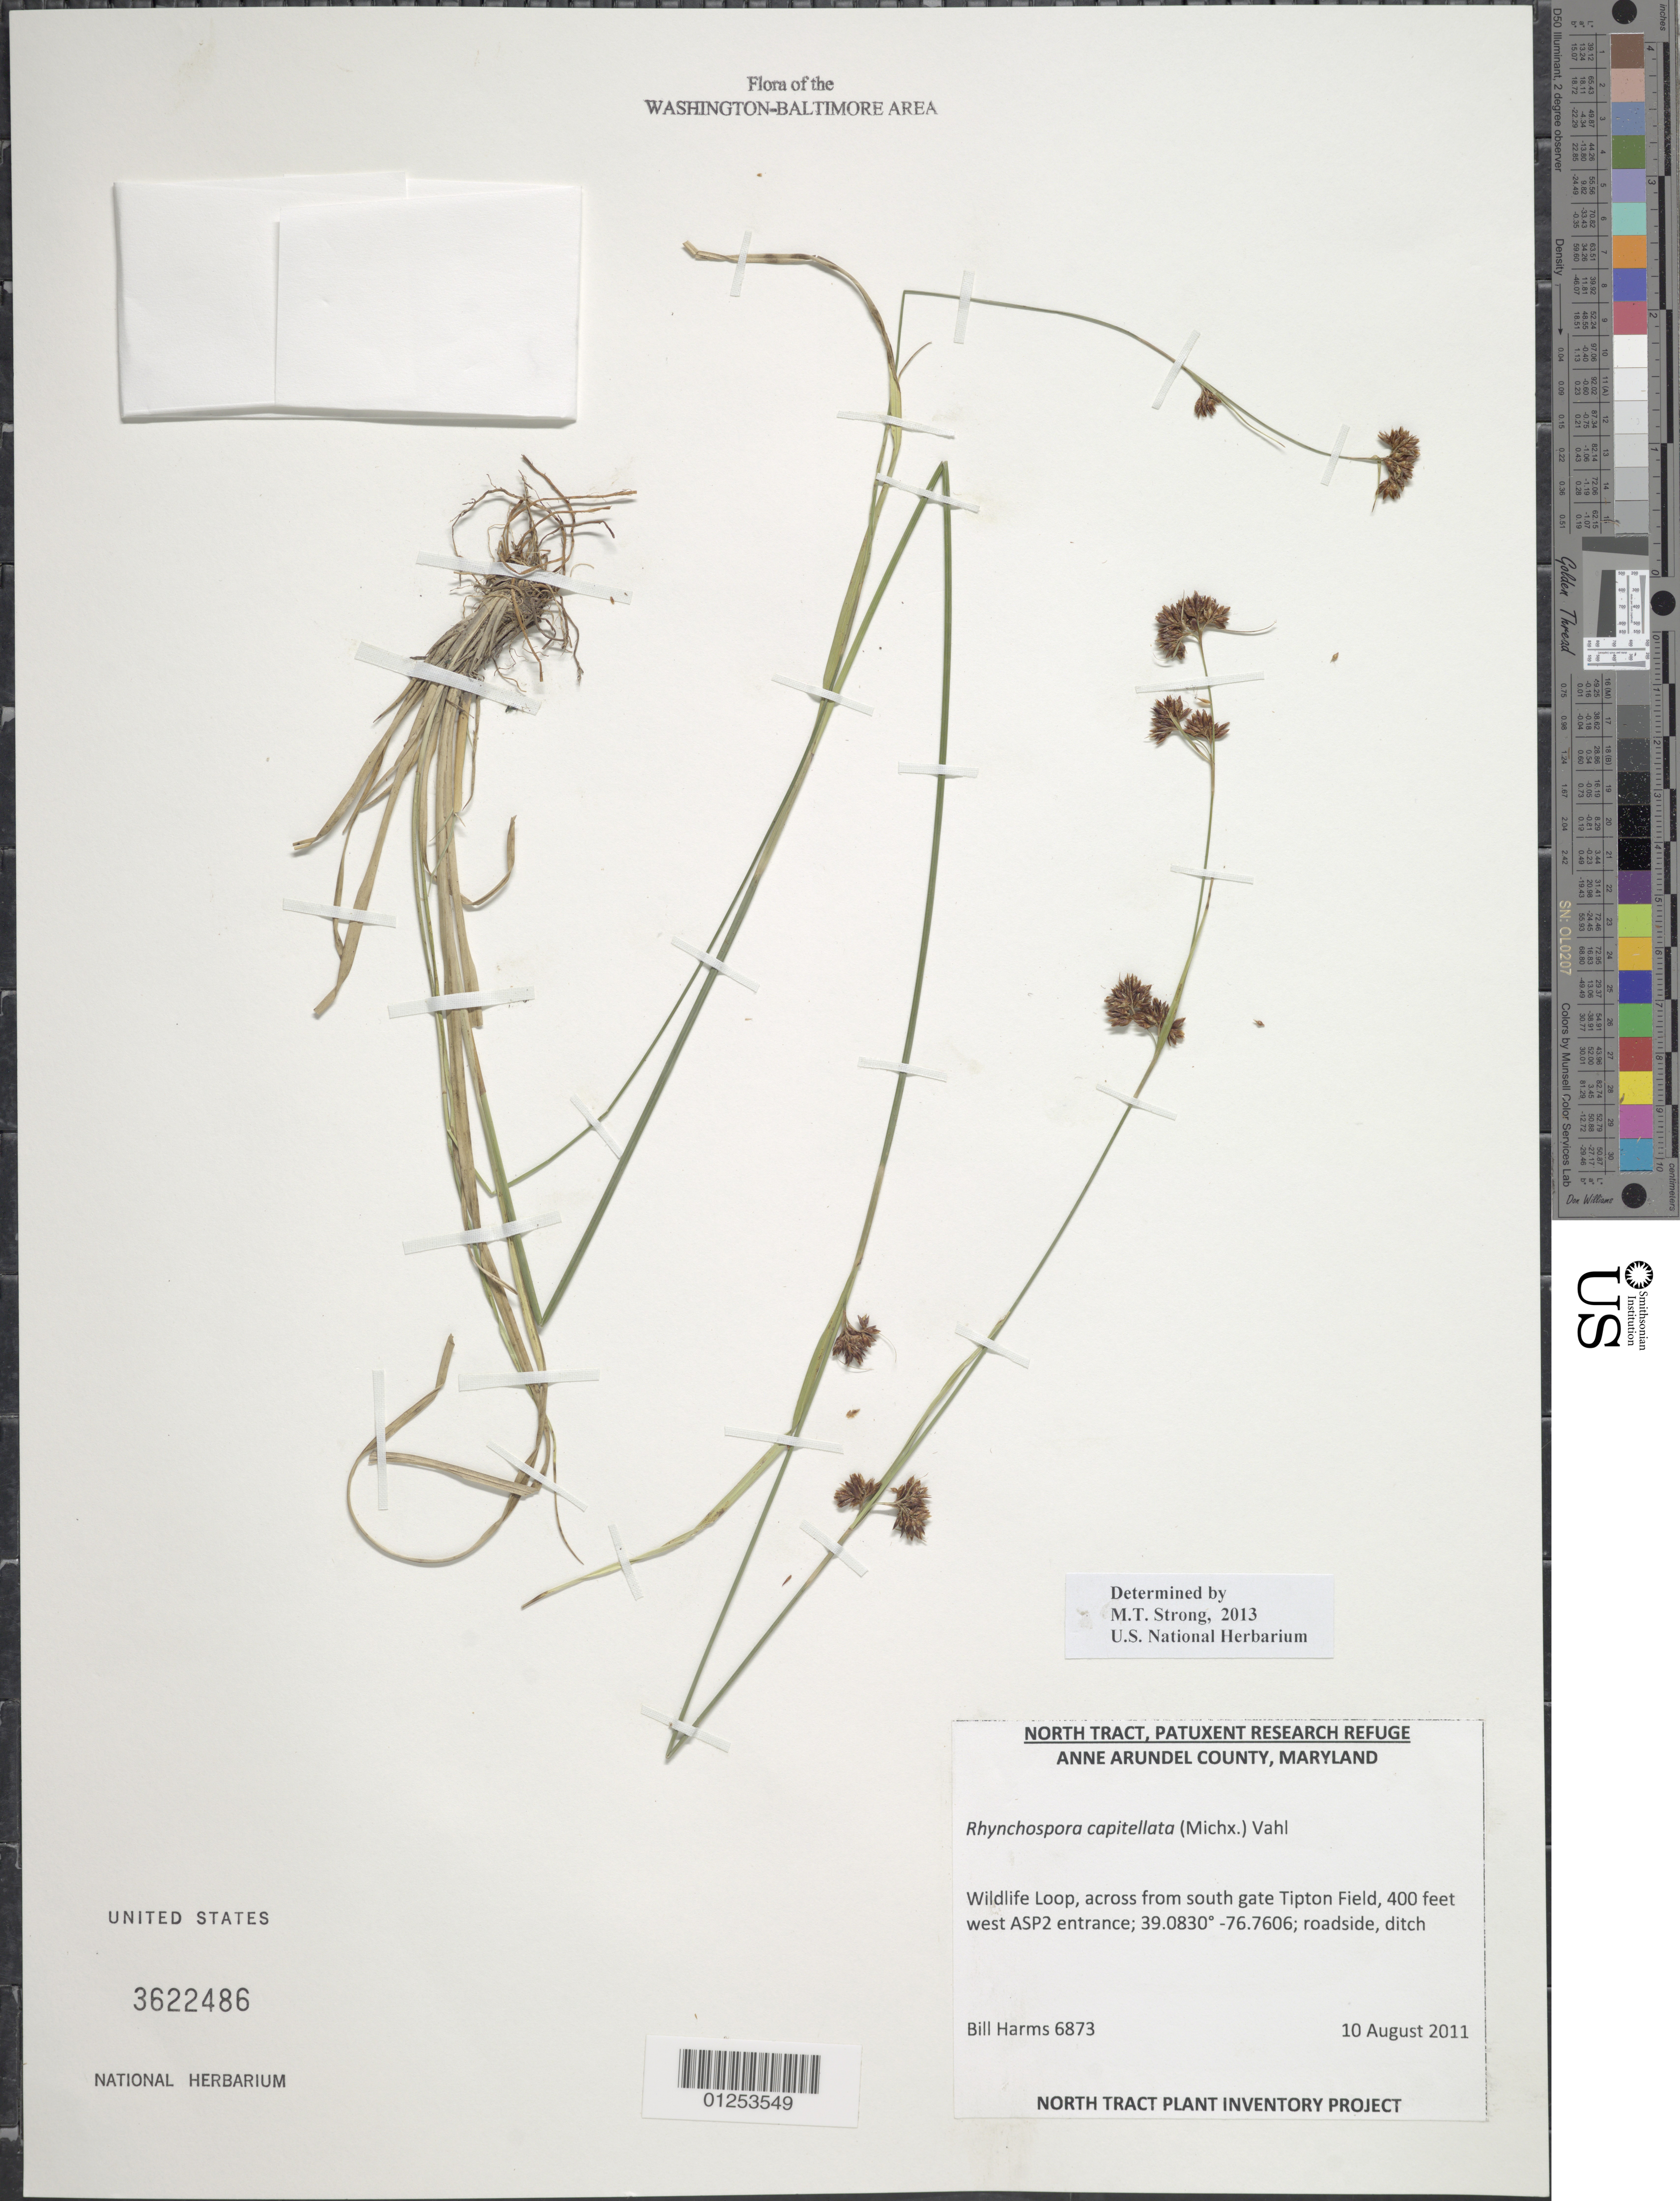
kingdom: Plantae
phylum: Tracheophyta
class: Liliopsida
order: Poales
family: Cyperaceae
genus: Rhynchospora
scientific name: Rhynchospora capitellata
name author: (Michx.) Vahl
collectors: B. Harms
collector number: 6873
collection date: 2011-08-10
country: United States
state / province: Maryland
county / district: Anne Arundel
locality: Wildlife Loop, across from south gate Tipton Field, 400 feet west ASP2 entrance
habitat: roadside ditch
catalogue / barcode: US 3622489